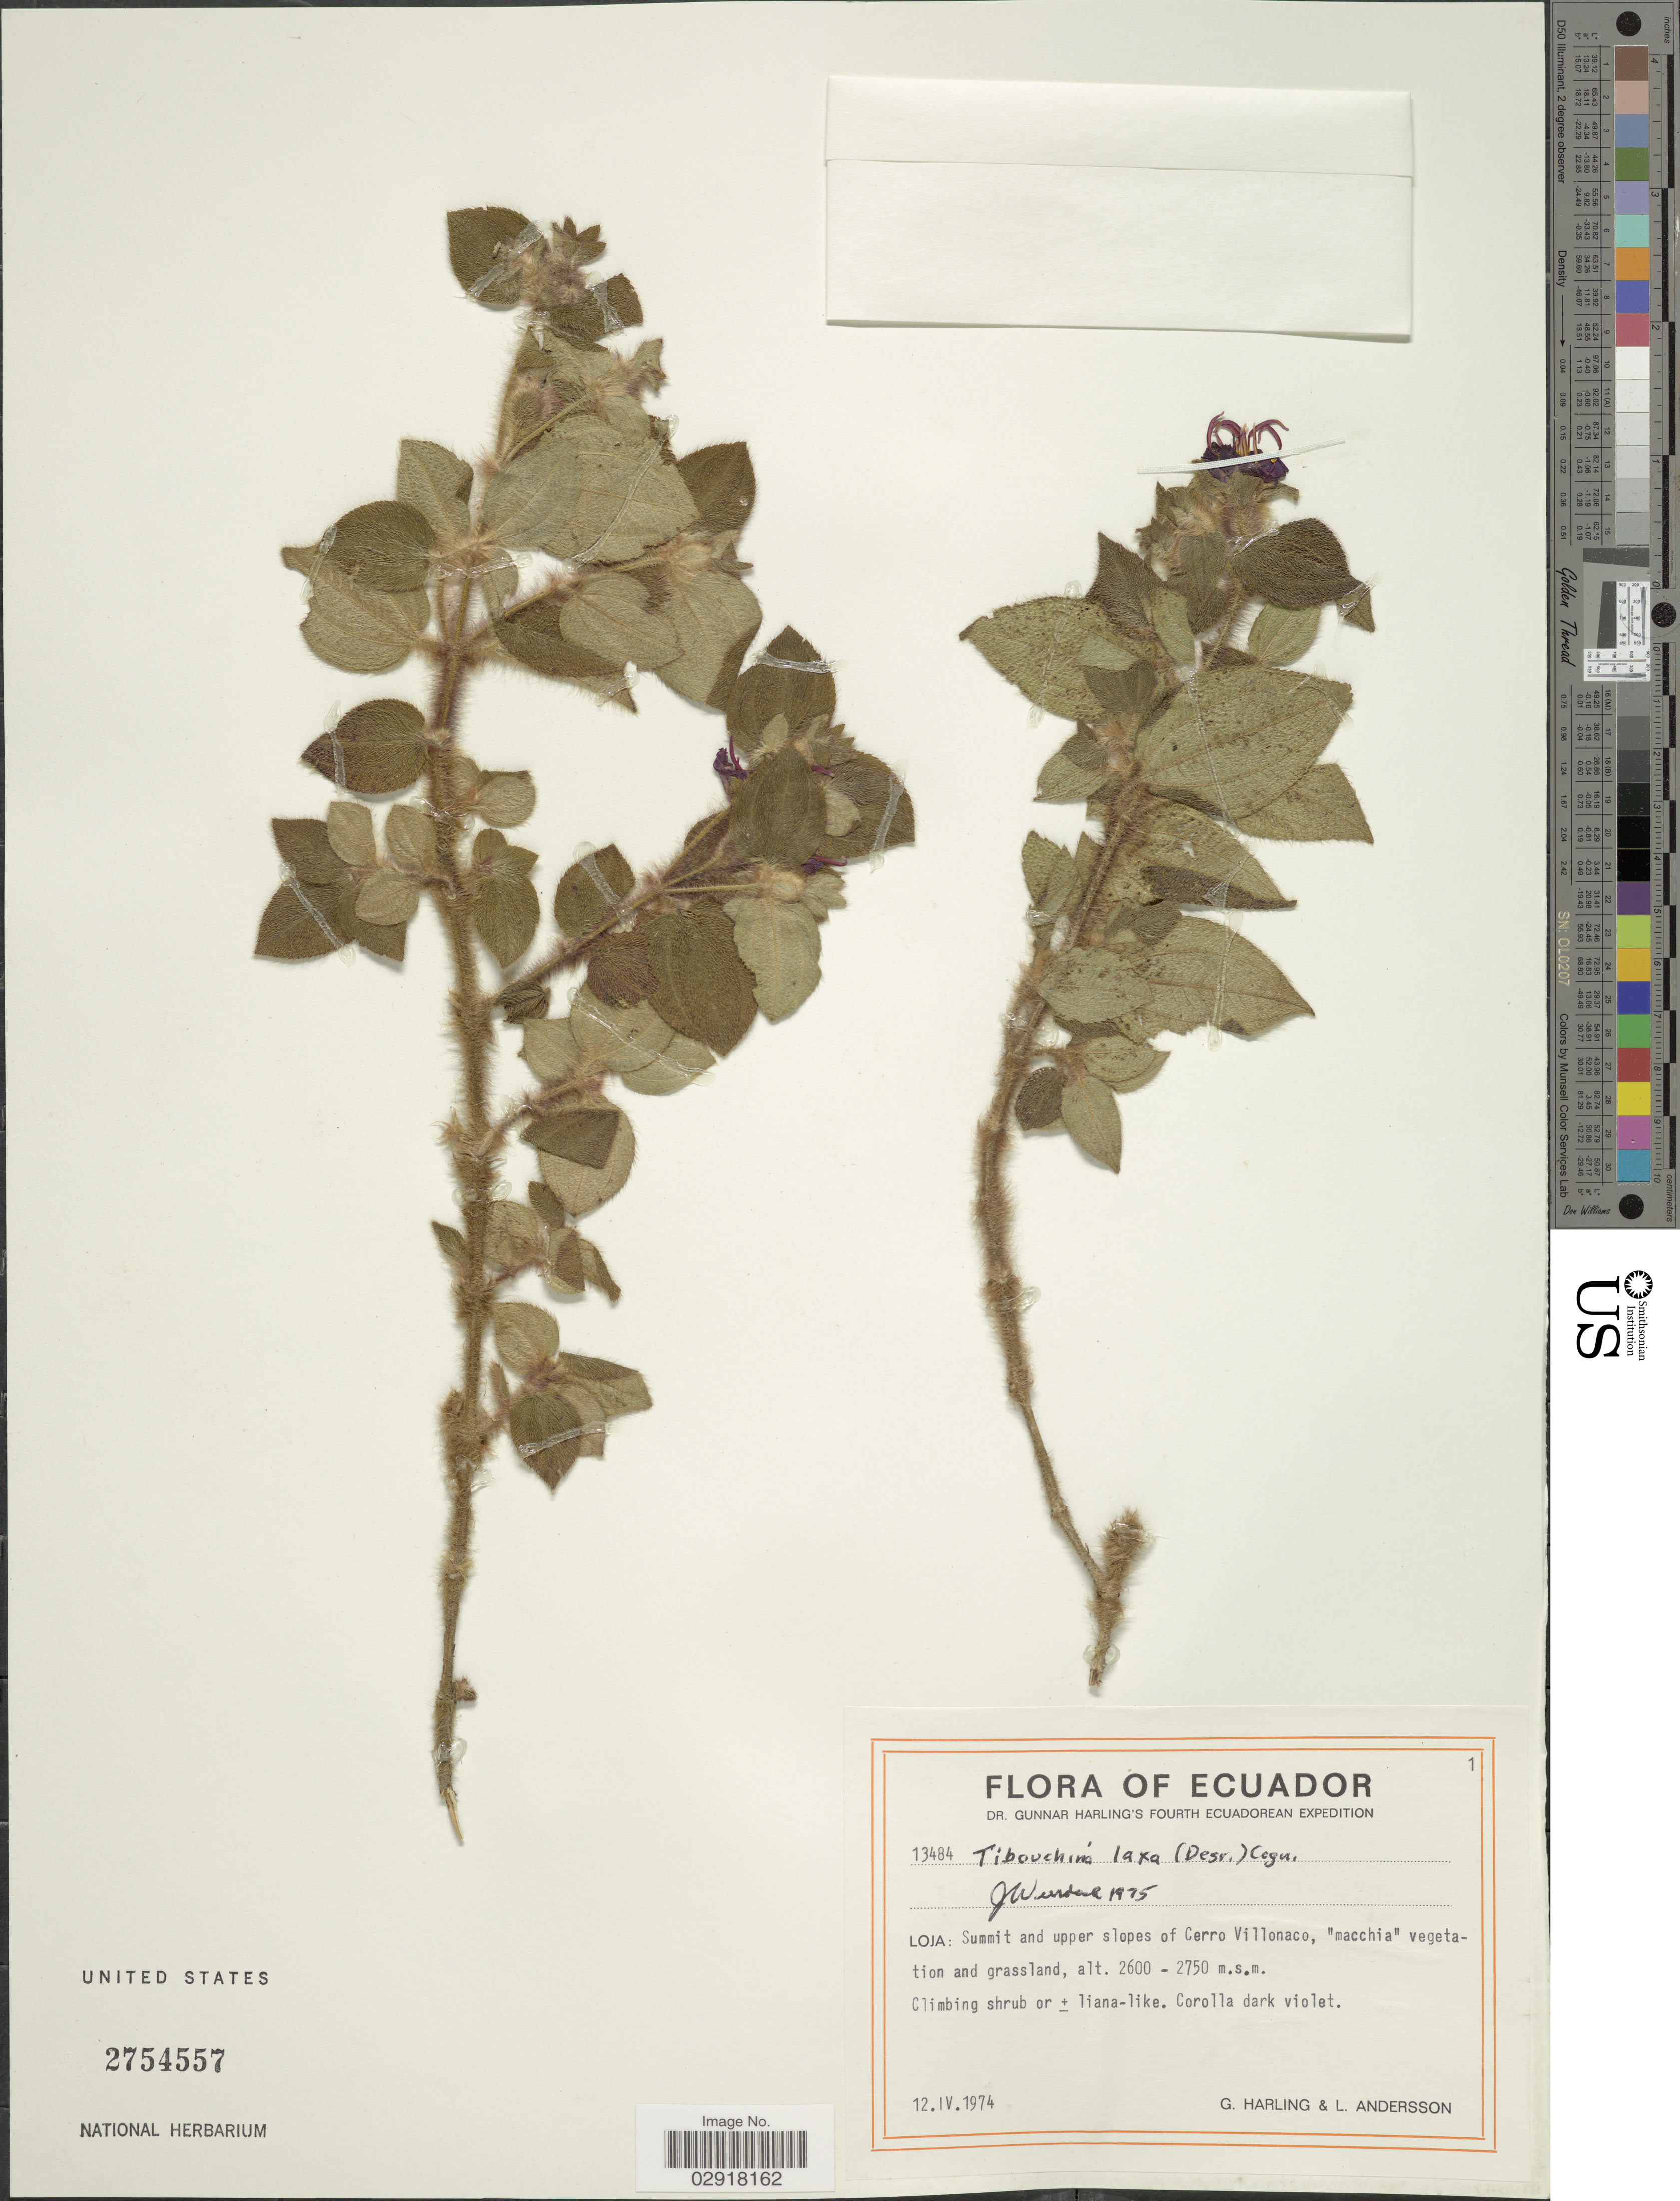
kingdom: Plantae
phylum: Tracheophyta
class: Magnoliopsida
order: Myrtales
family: Melastomataceae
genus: Chaetogastra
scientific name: Chaetogastra laxa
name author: (Desr.) P.J.F. Guim. & Michelang.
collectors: G. Harling & L. Andersson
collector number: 13484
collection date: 1974-04-12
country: Ecuador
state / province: Loja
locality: Summit and upper slopes of Cerro Villonaco.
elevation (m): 2600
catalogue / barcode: US 2754557